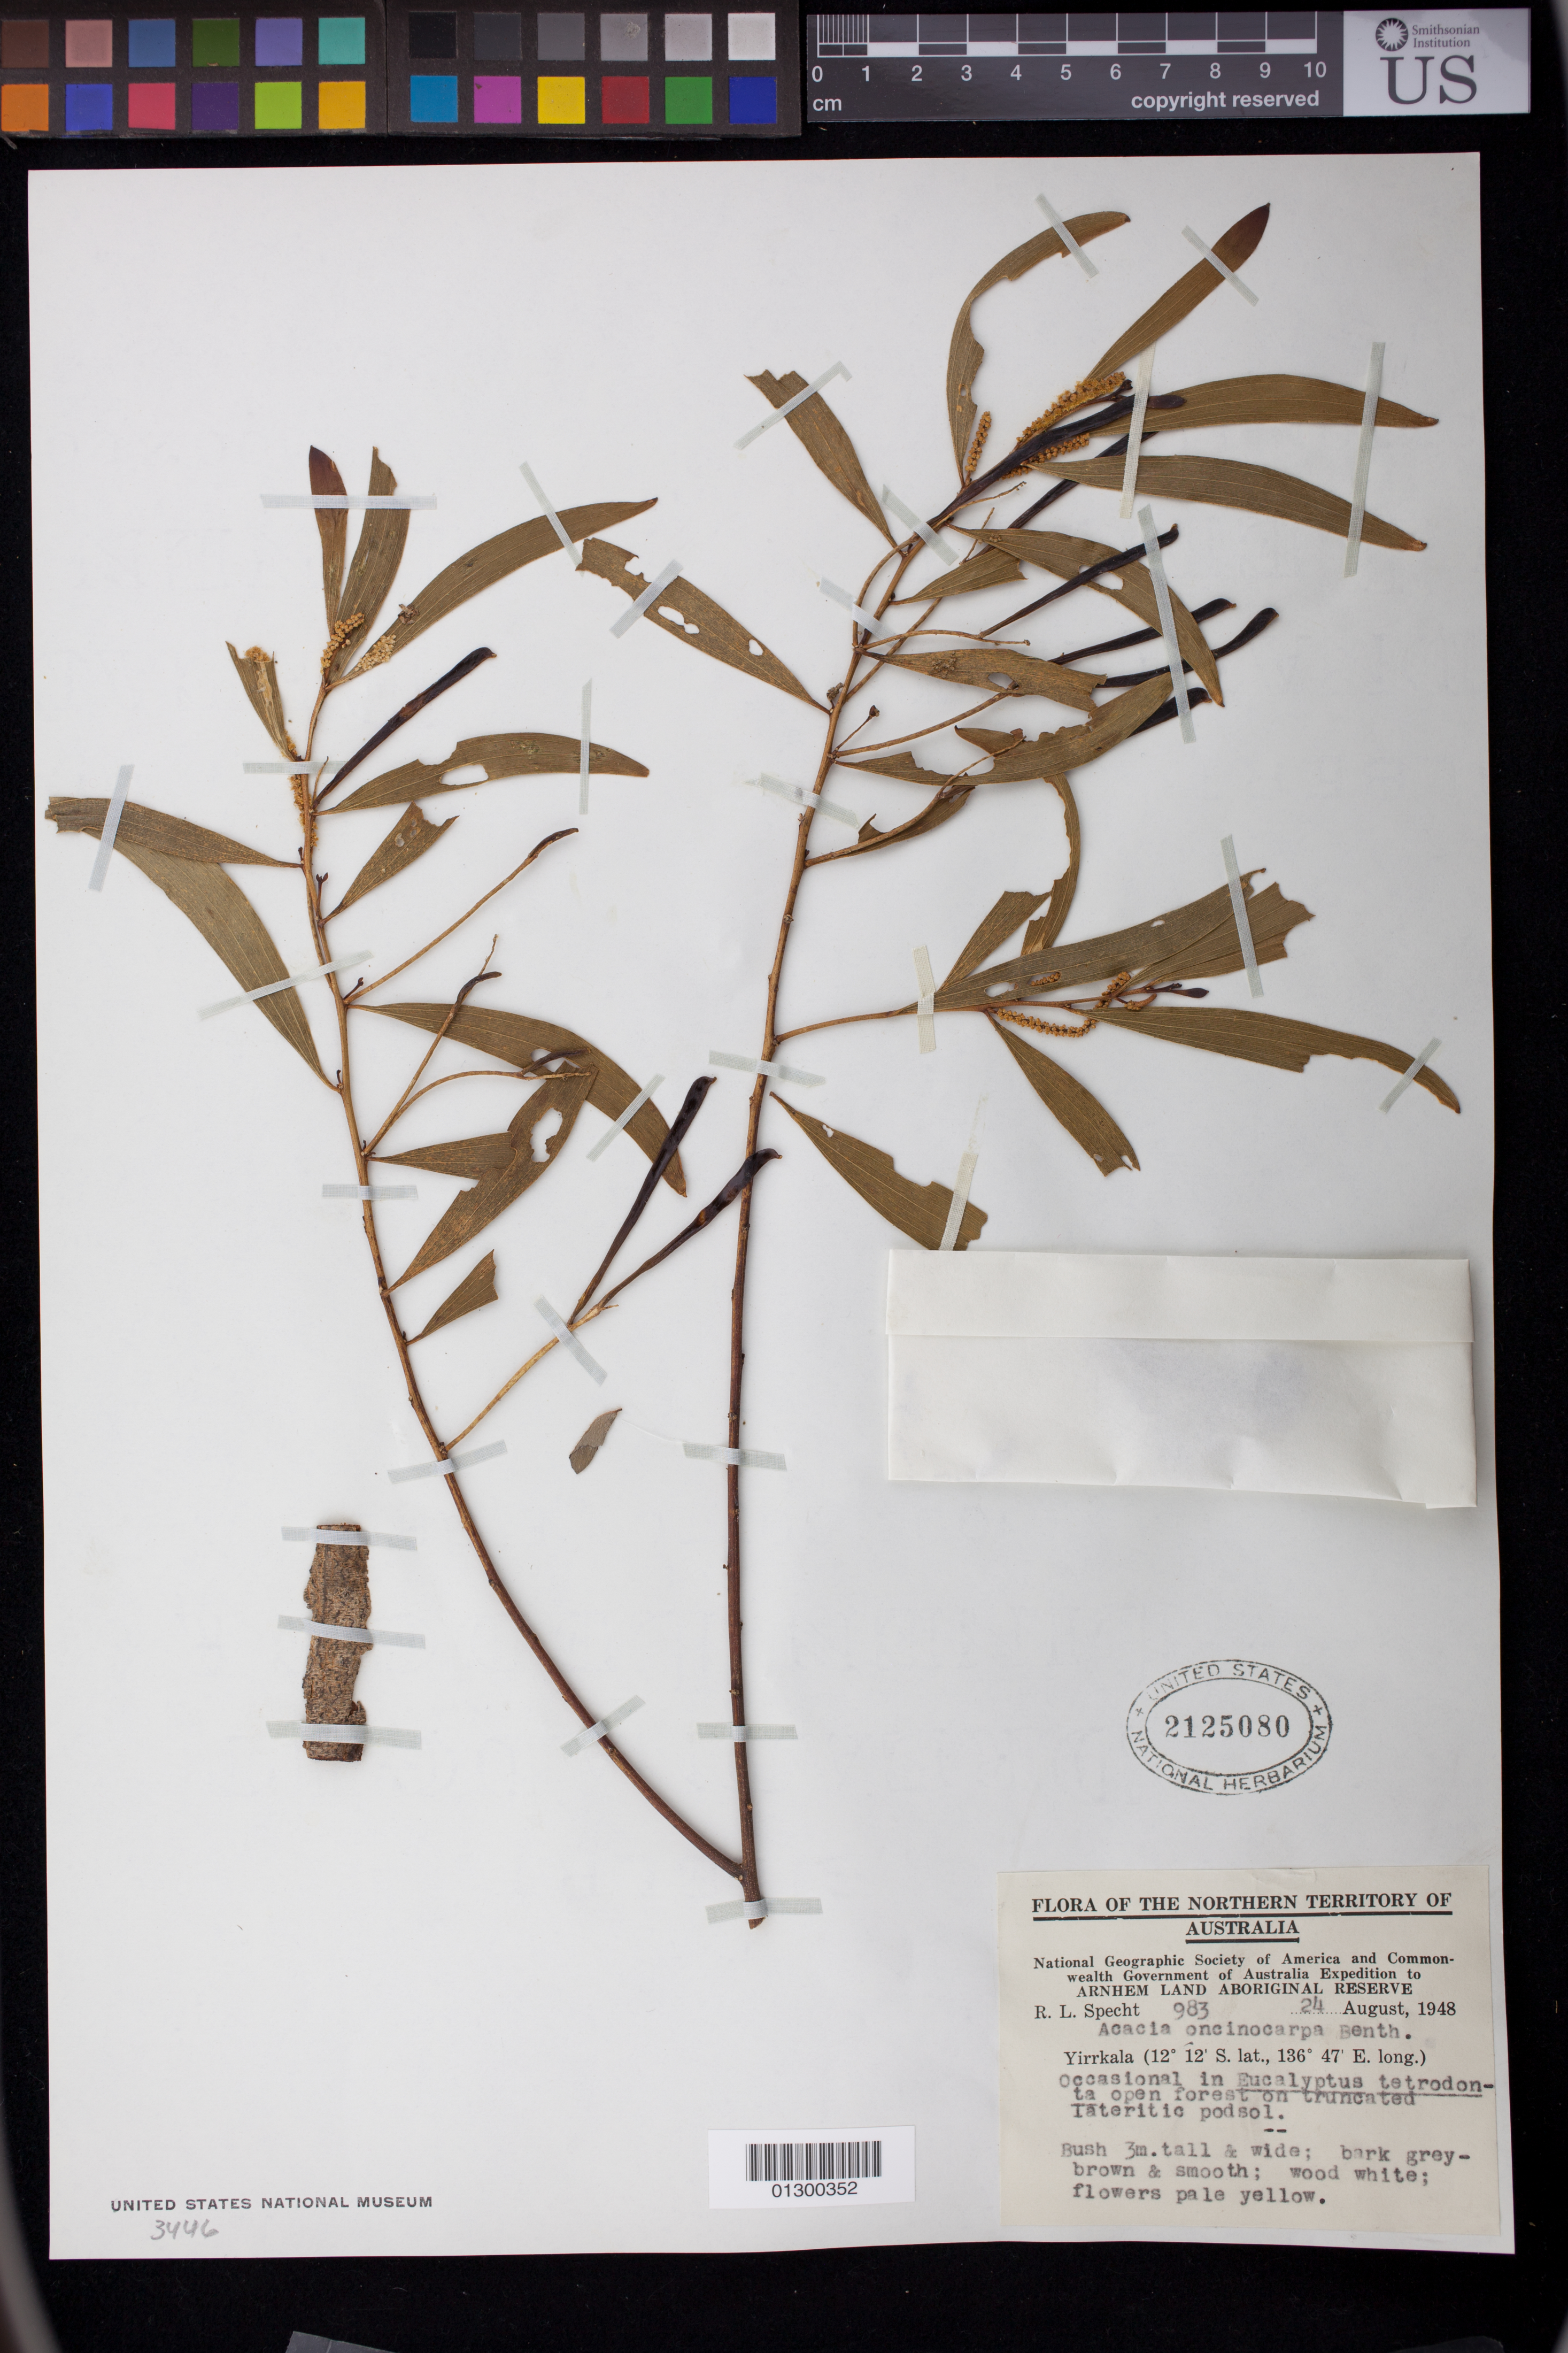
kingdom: Plantae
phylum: Tracheophyta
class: Magnoliopsida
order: Fabales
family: Fabaceae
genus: Acacia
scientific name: Acacia oncinocarpa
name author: Benth.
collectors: R. L. Specht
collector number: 983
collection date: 1948-08-24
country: Australia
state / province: Northern Territory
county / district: East Arnhem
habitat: Occasional in Eucalyptus tetrodonta open forest on truncated lateritic podcol.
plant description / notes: Bush 3 m. tall and wide; bark grey-brown and smooth; wood white; flowers pale yellow.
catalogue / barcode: US 2125080